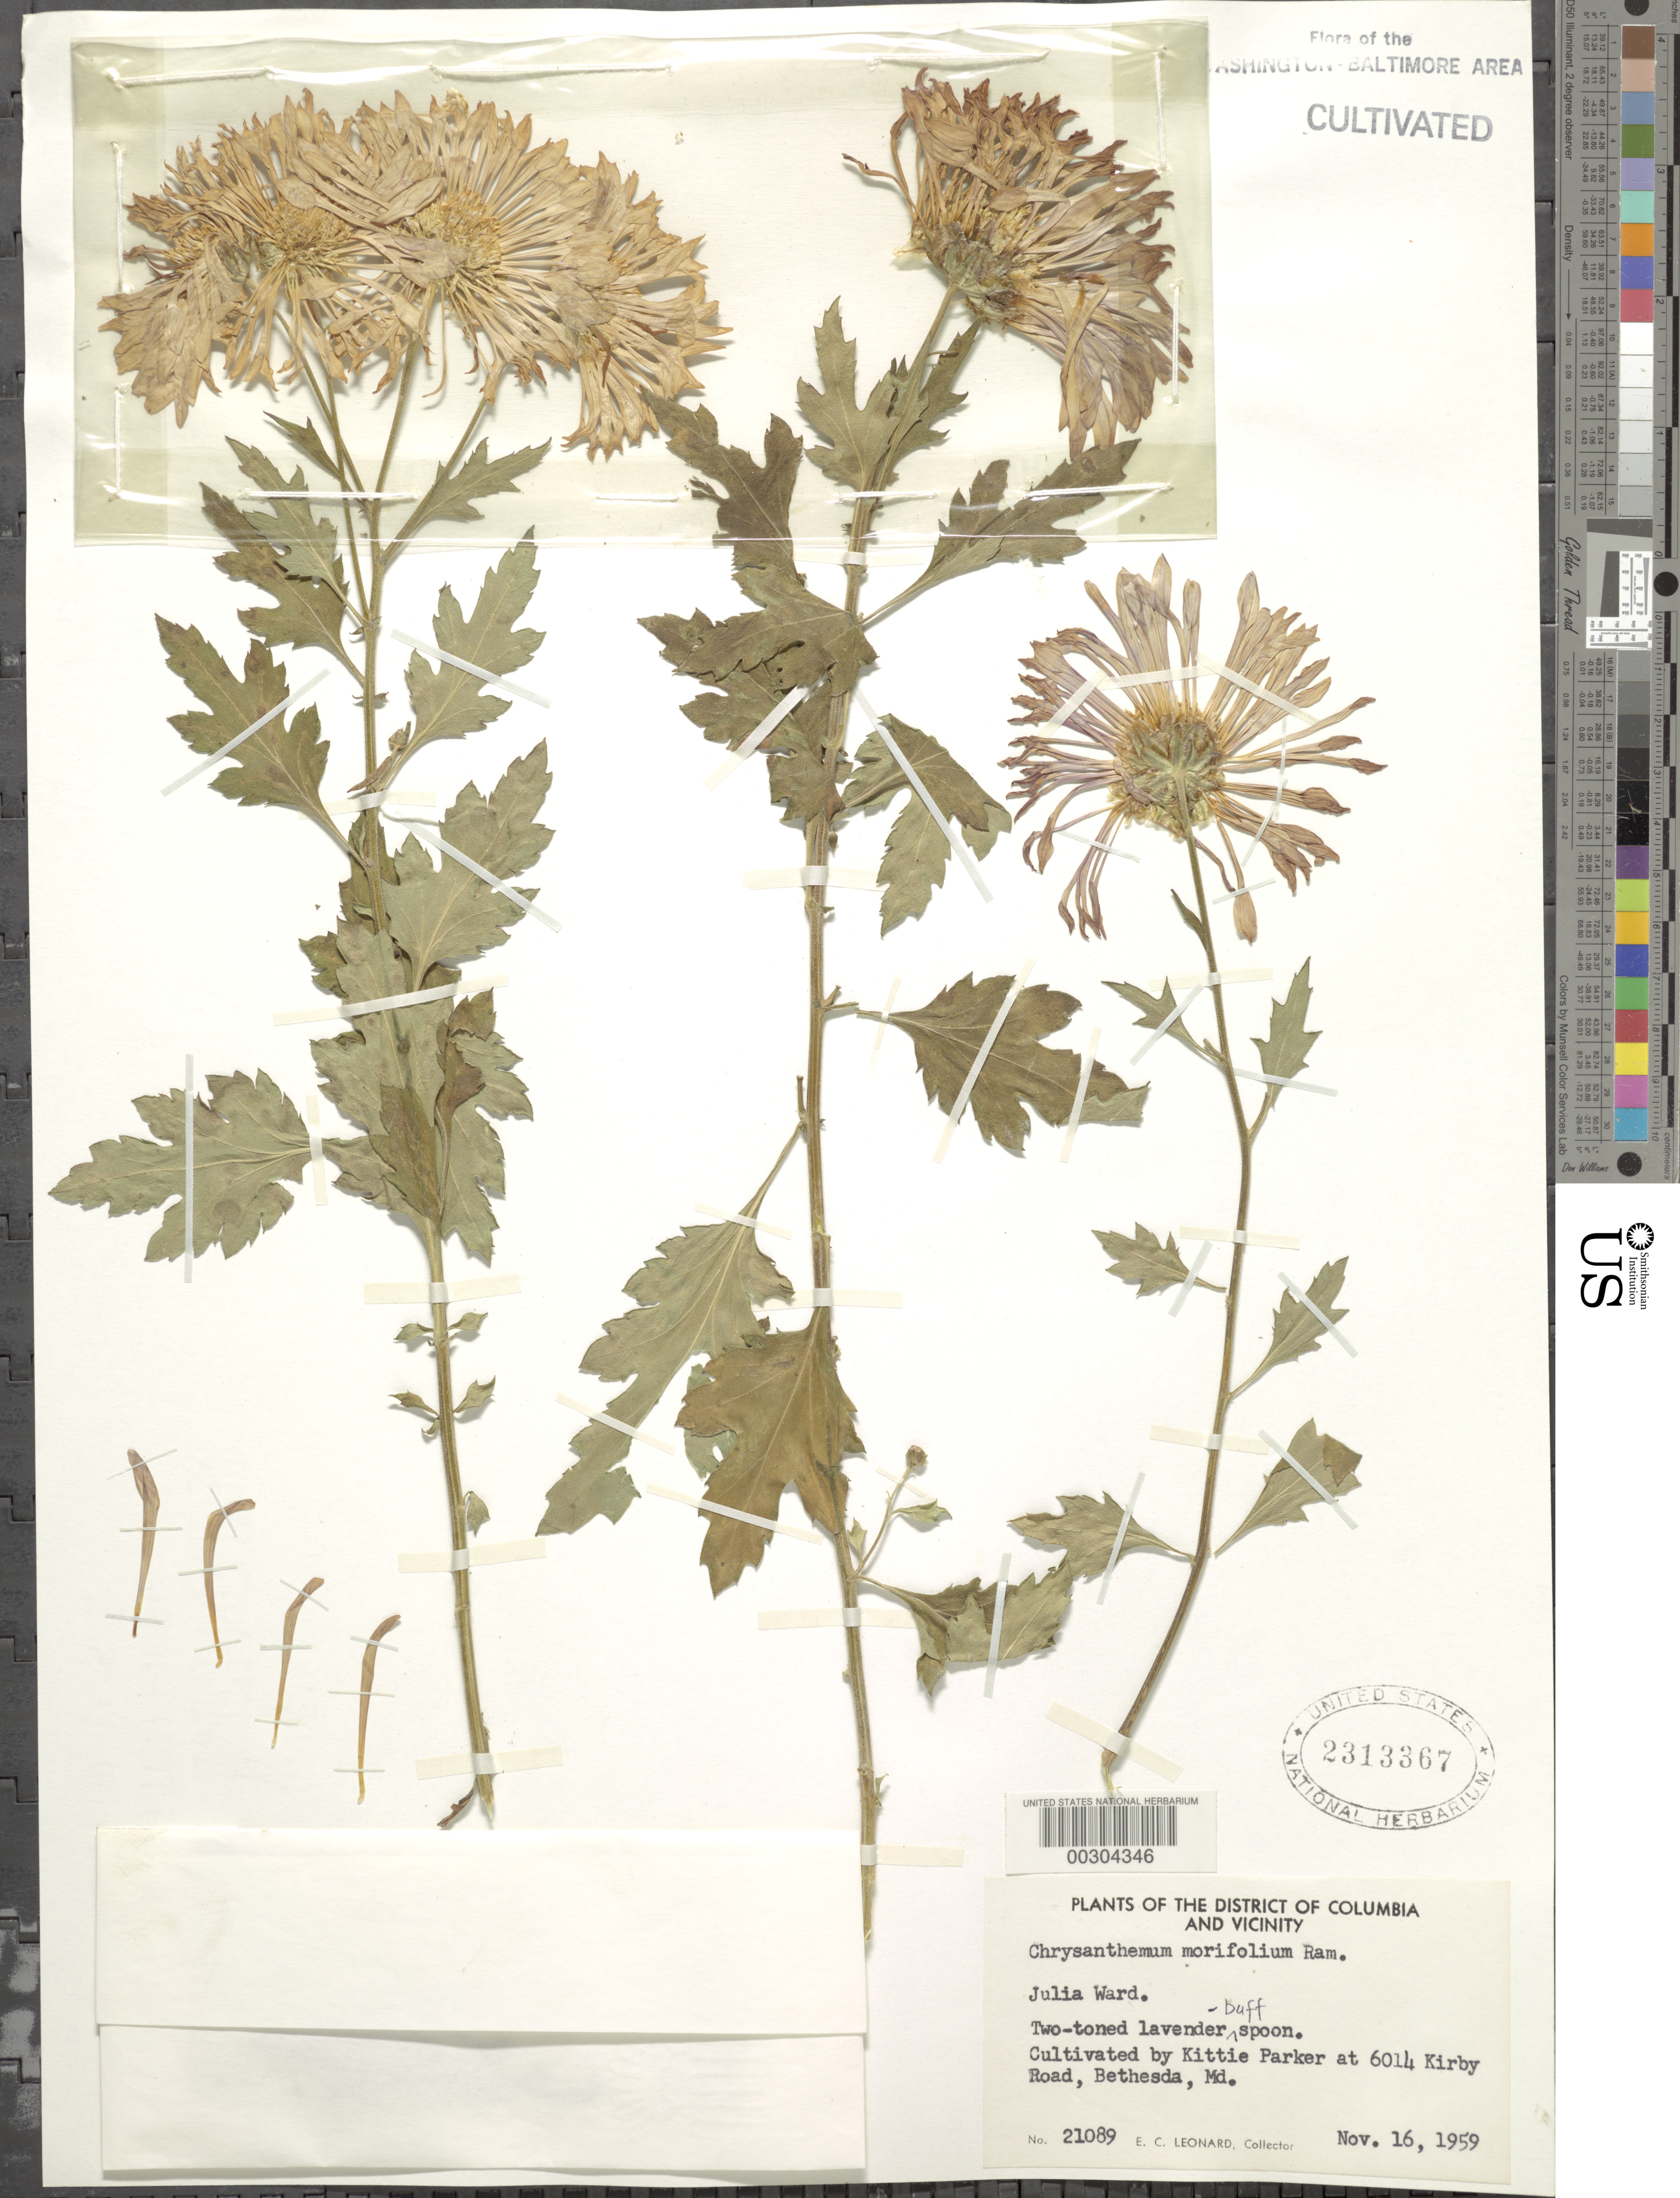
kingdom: Plantae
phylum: Tracheophyta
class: Magnoliopsida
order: Asterales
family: Asteraceae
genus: Chrysanthemum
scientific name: Chrysanthemum morifolium 'Julia Ward'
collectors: E. C. Leonard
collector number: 21089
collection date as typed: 16 Nov 1959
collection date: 1959-11-16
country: United States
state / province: Maryland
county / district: Montgomery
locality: Bethesda, 6014 Kirby Rd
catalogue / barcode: US 2313367